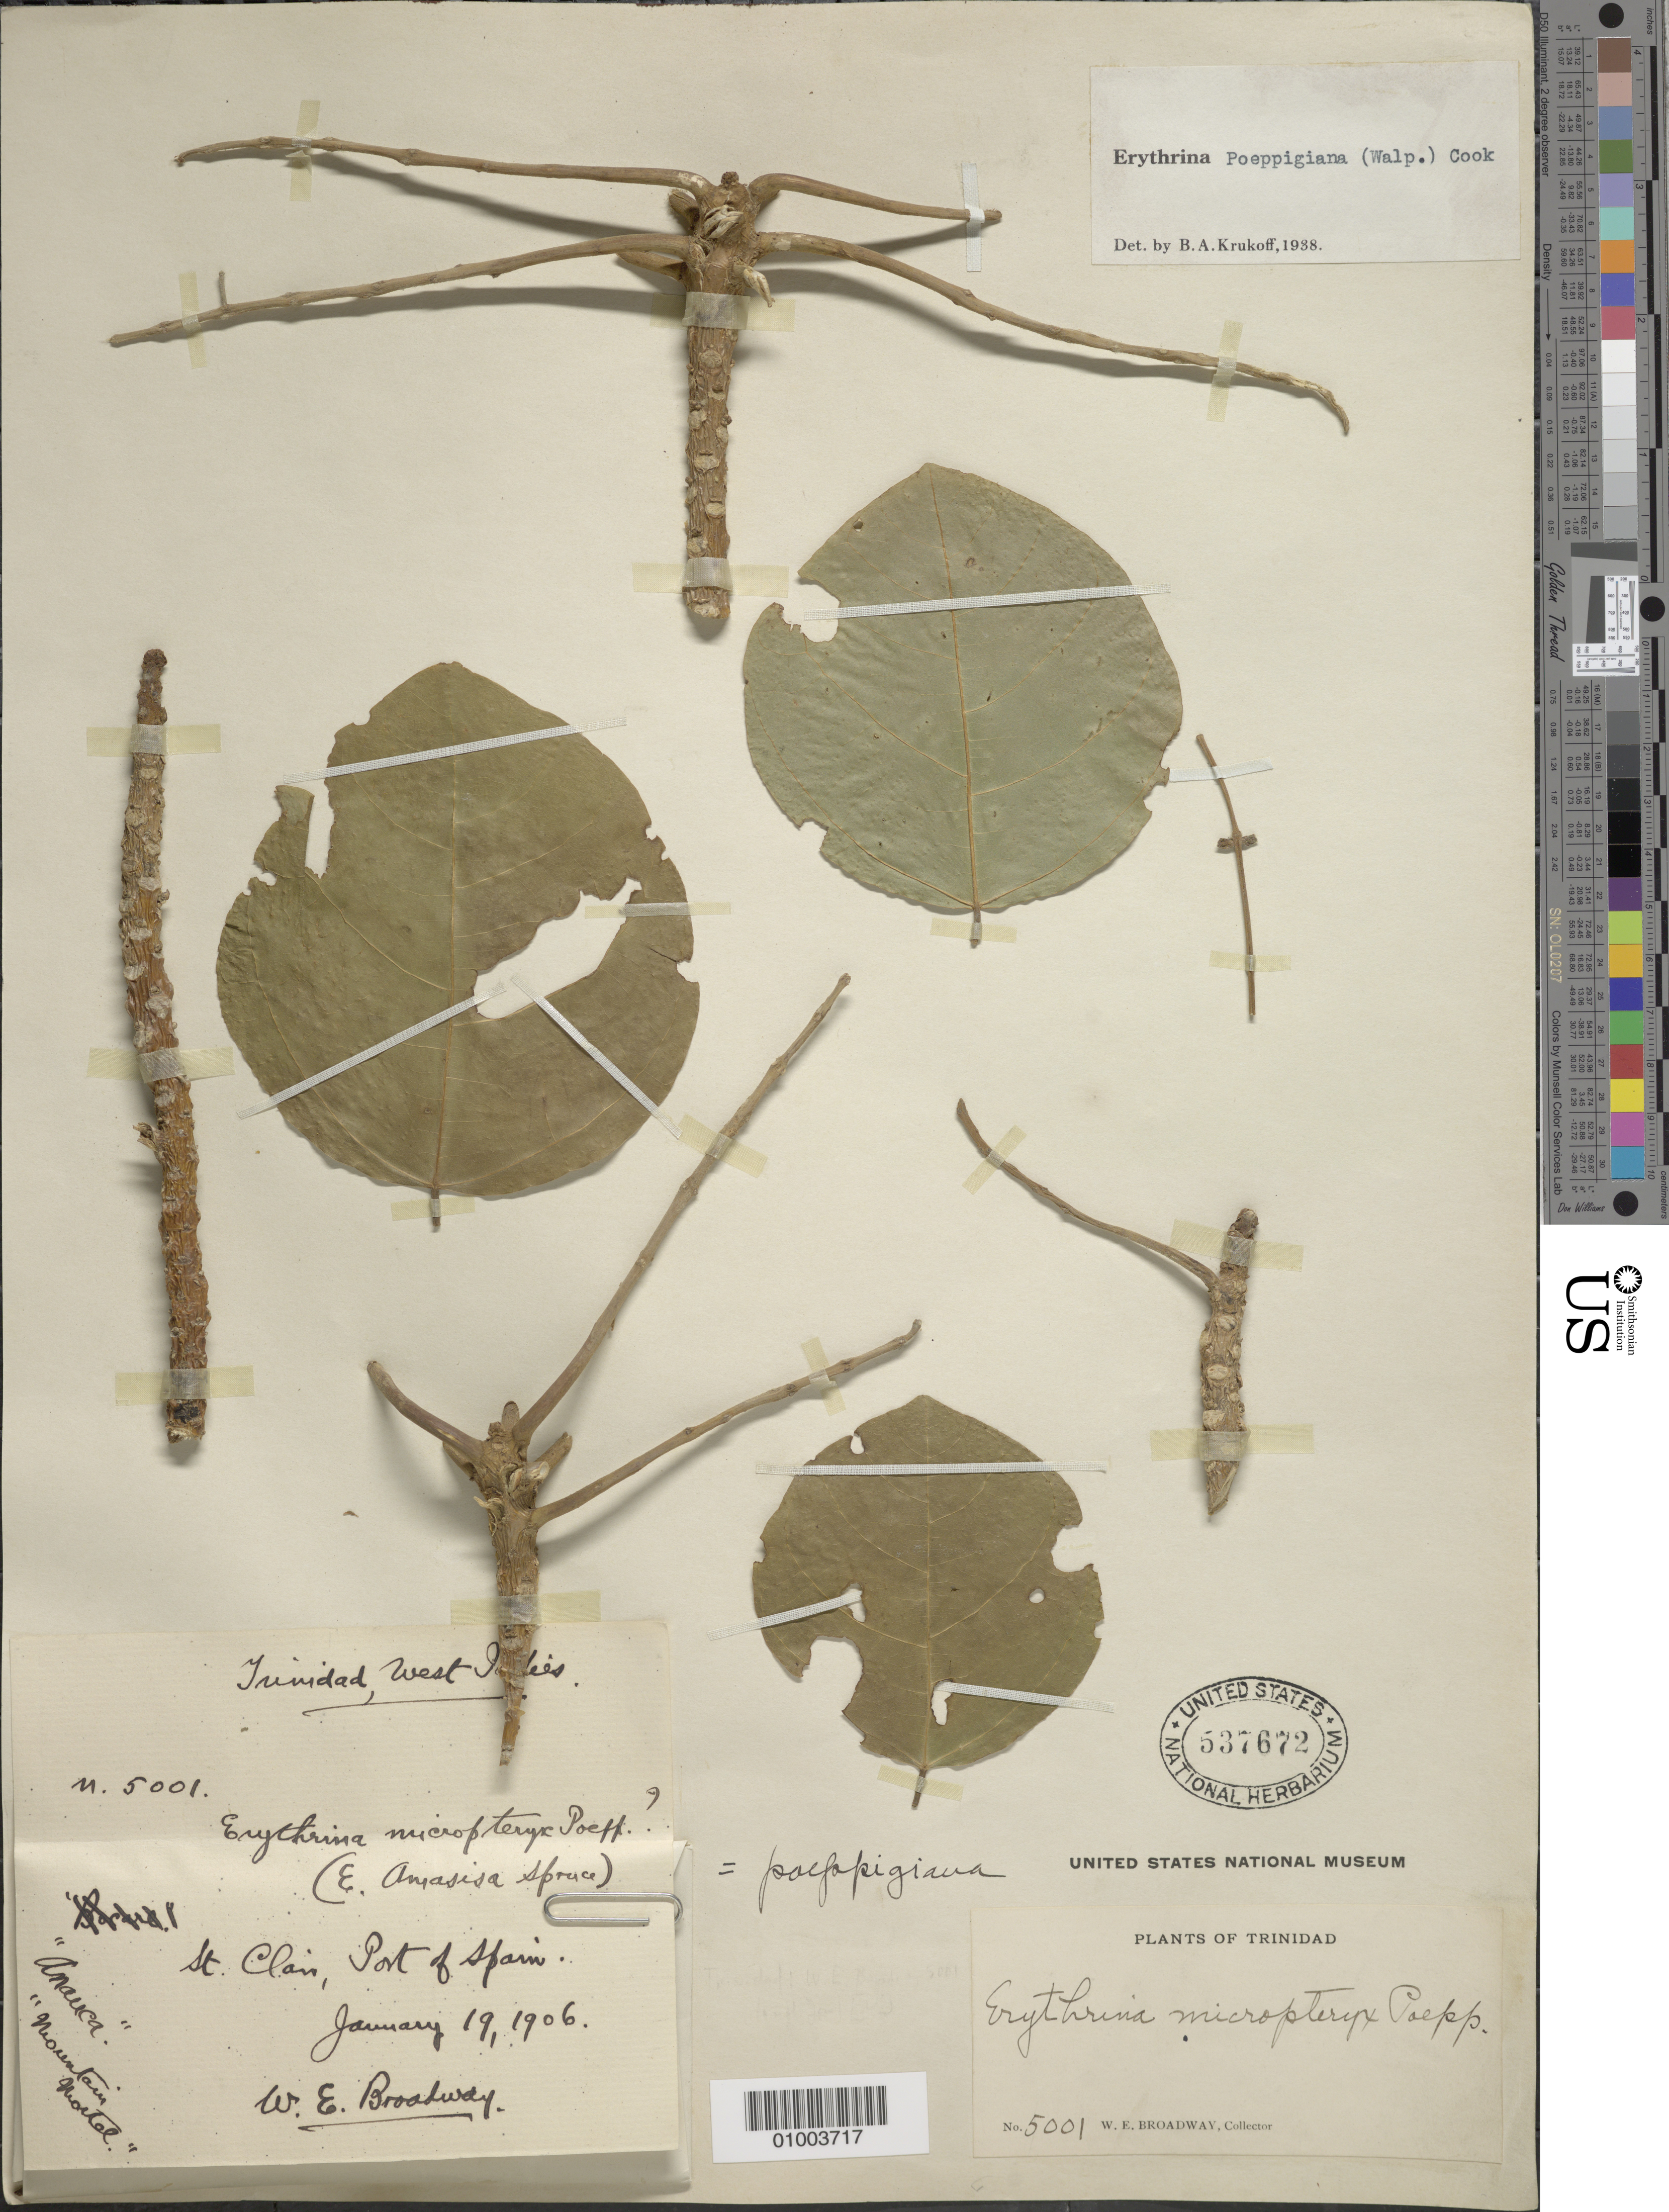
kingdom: Plantae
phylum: Tracheophyta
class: Magnoliopsida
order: Fabales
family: Fabaceae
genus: Erythrina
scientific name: Erythrina poeppigiana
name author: (Walp.) O.F. Cook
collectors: W. E. Broadway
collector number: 5001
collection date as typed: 19 Jan 1906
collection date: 1906-01-19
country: Trinidad and Tobago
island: Trinidad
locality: St. Clair, Port of spain.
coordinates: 0 N, 0 E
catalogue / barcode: US 537672